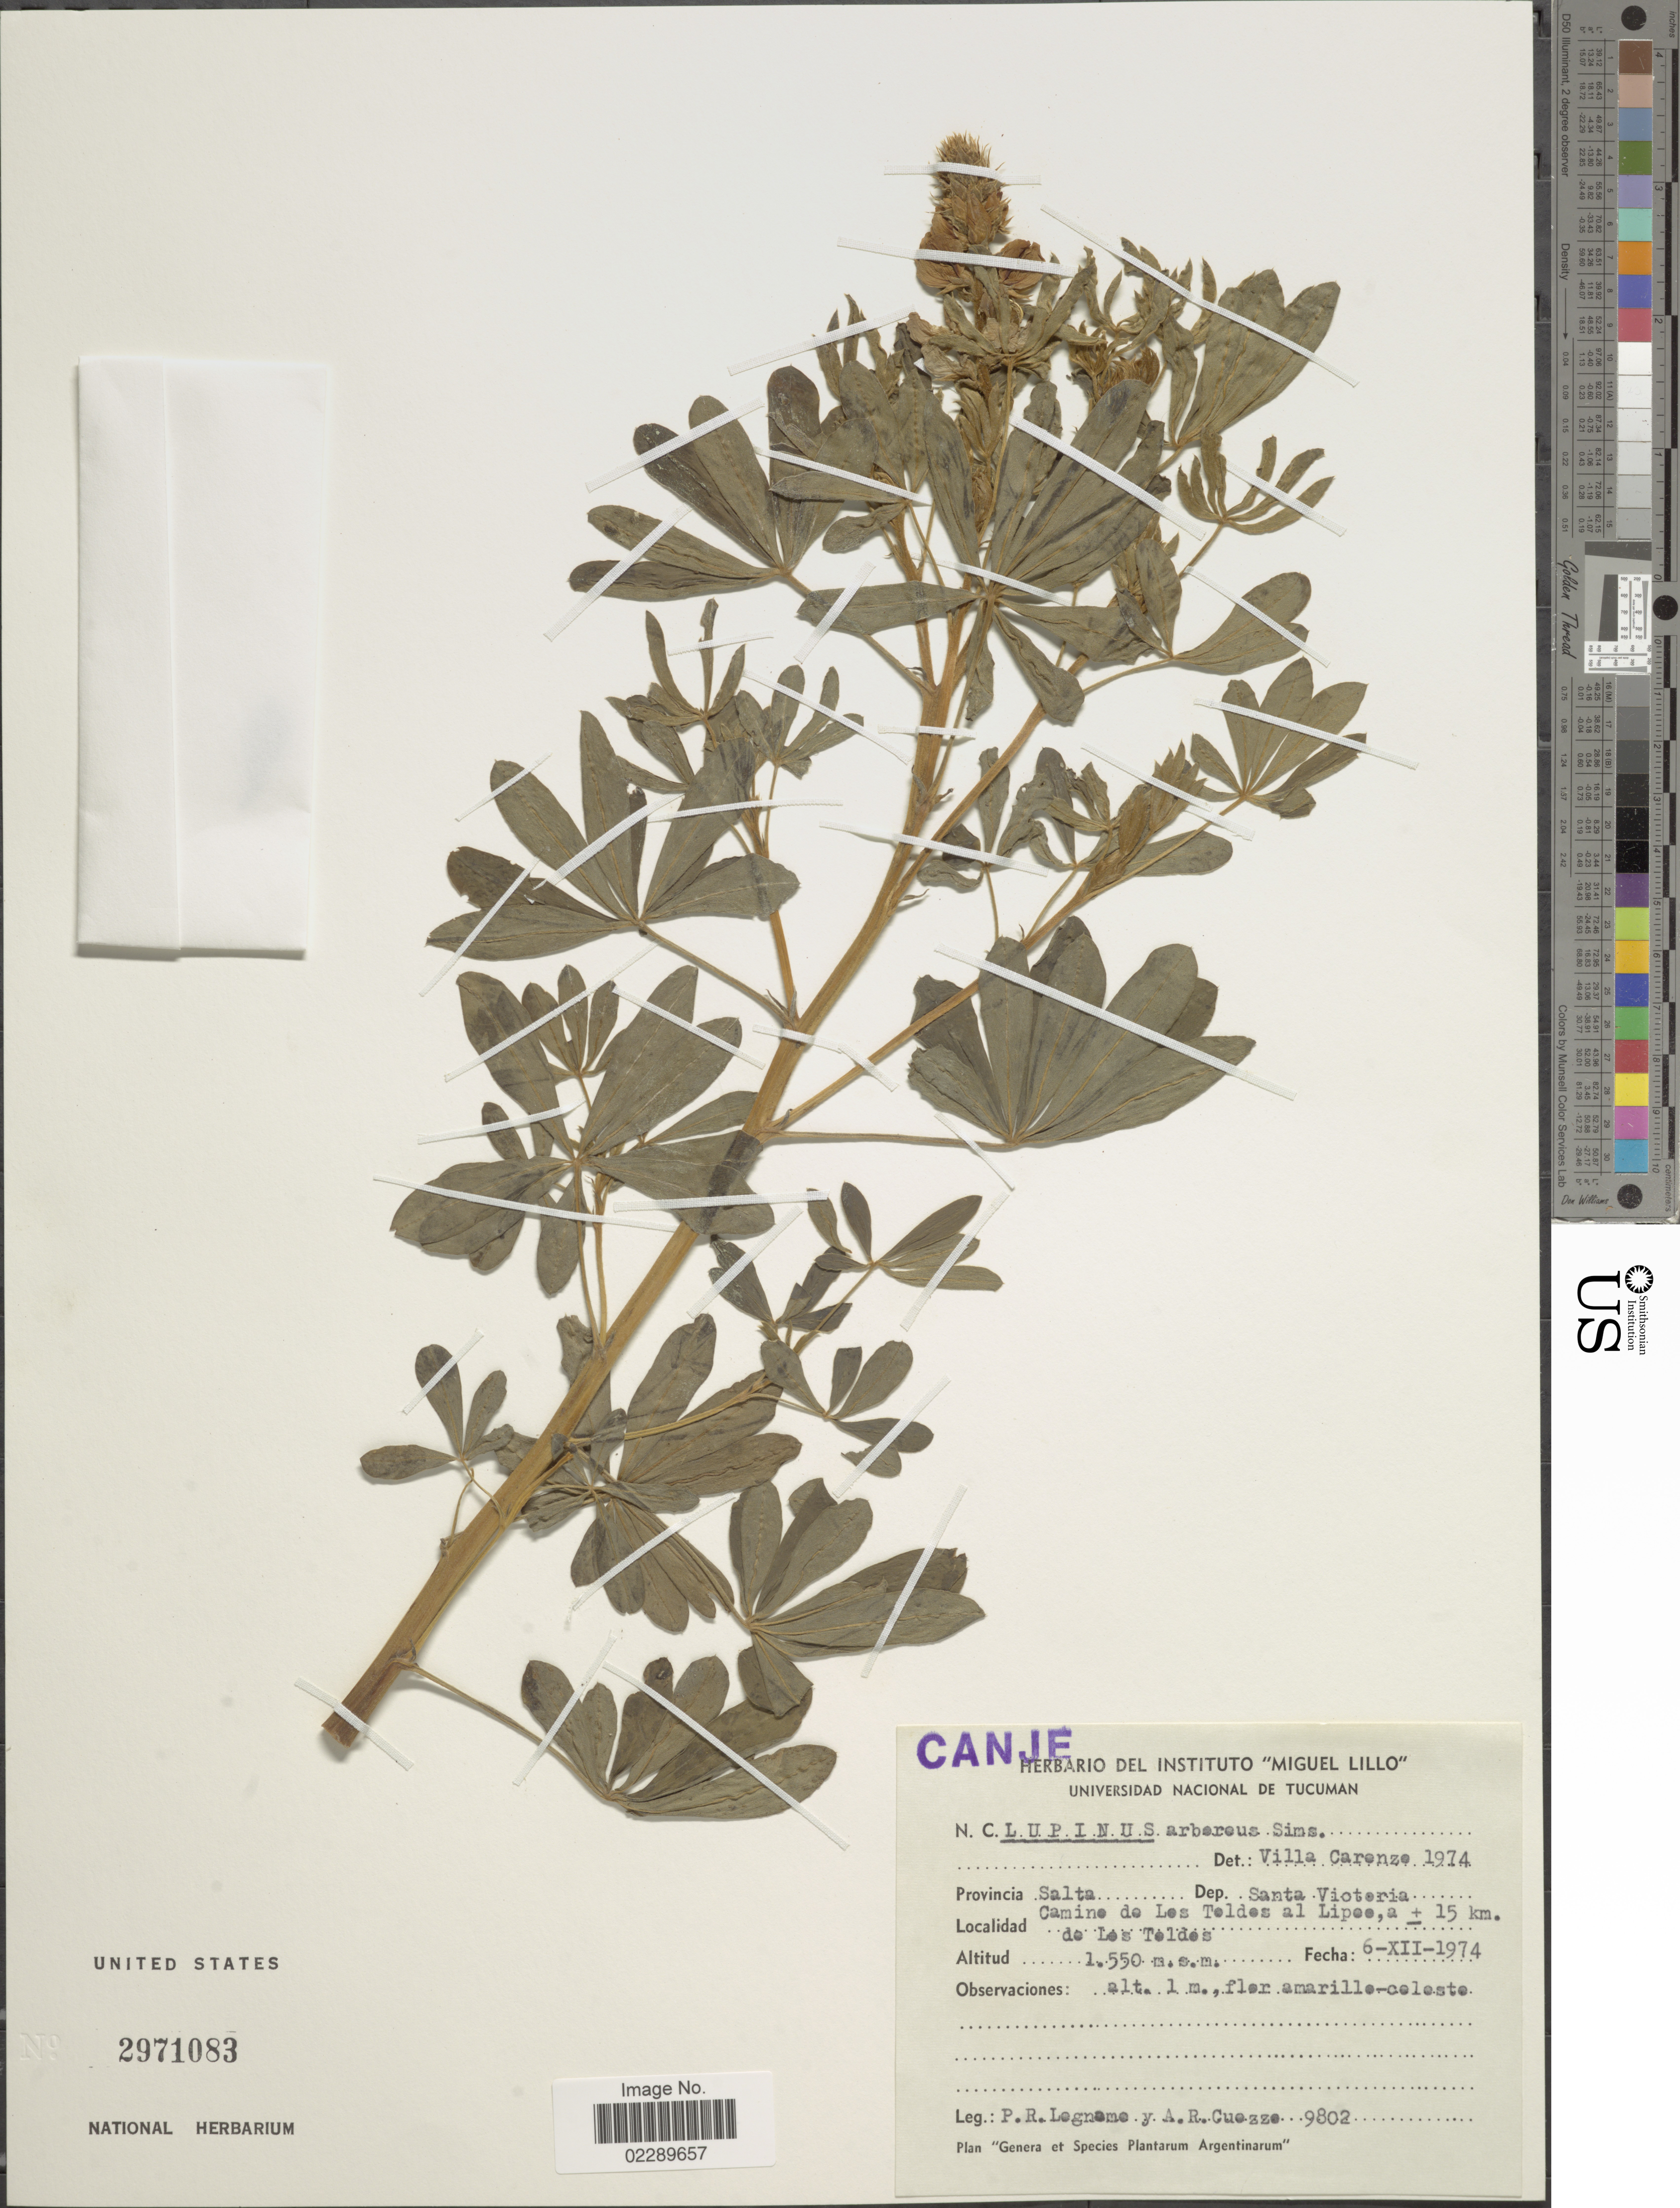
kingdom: Plantae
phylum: Tracheophyta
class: Magnoliopsida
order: Fabales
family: Fabaceae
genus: Lupinus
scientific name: Lupinus arboreus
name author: Sims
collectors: P. R. Legname & A. Cuezzo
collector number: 9802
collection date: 1974-12-06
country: Argentina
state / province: Salta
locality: Provincia Salta. Dep. Santa Victoria. Camino de Los Toldos al Lipoe, a ± 15 km. de Las Teldas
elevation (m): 1550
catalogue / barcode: US 2971083